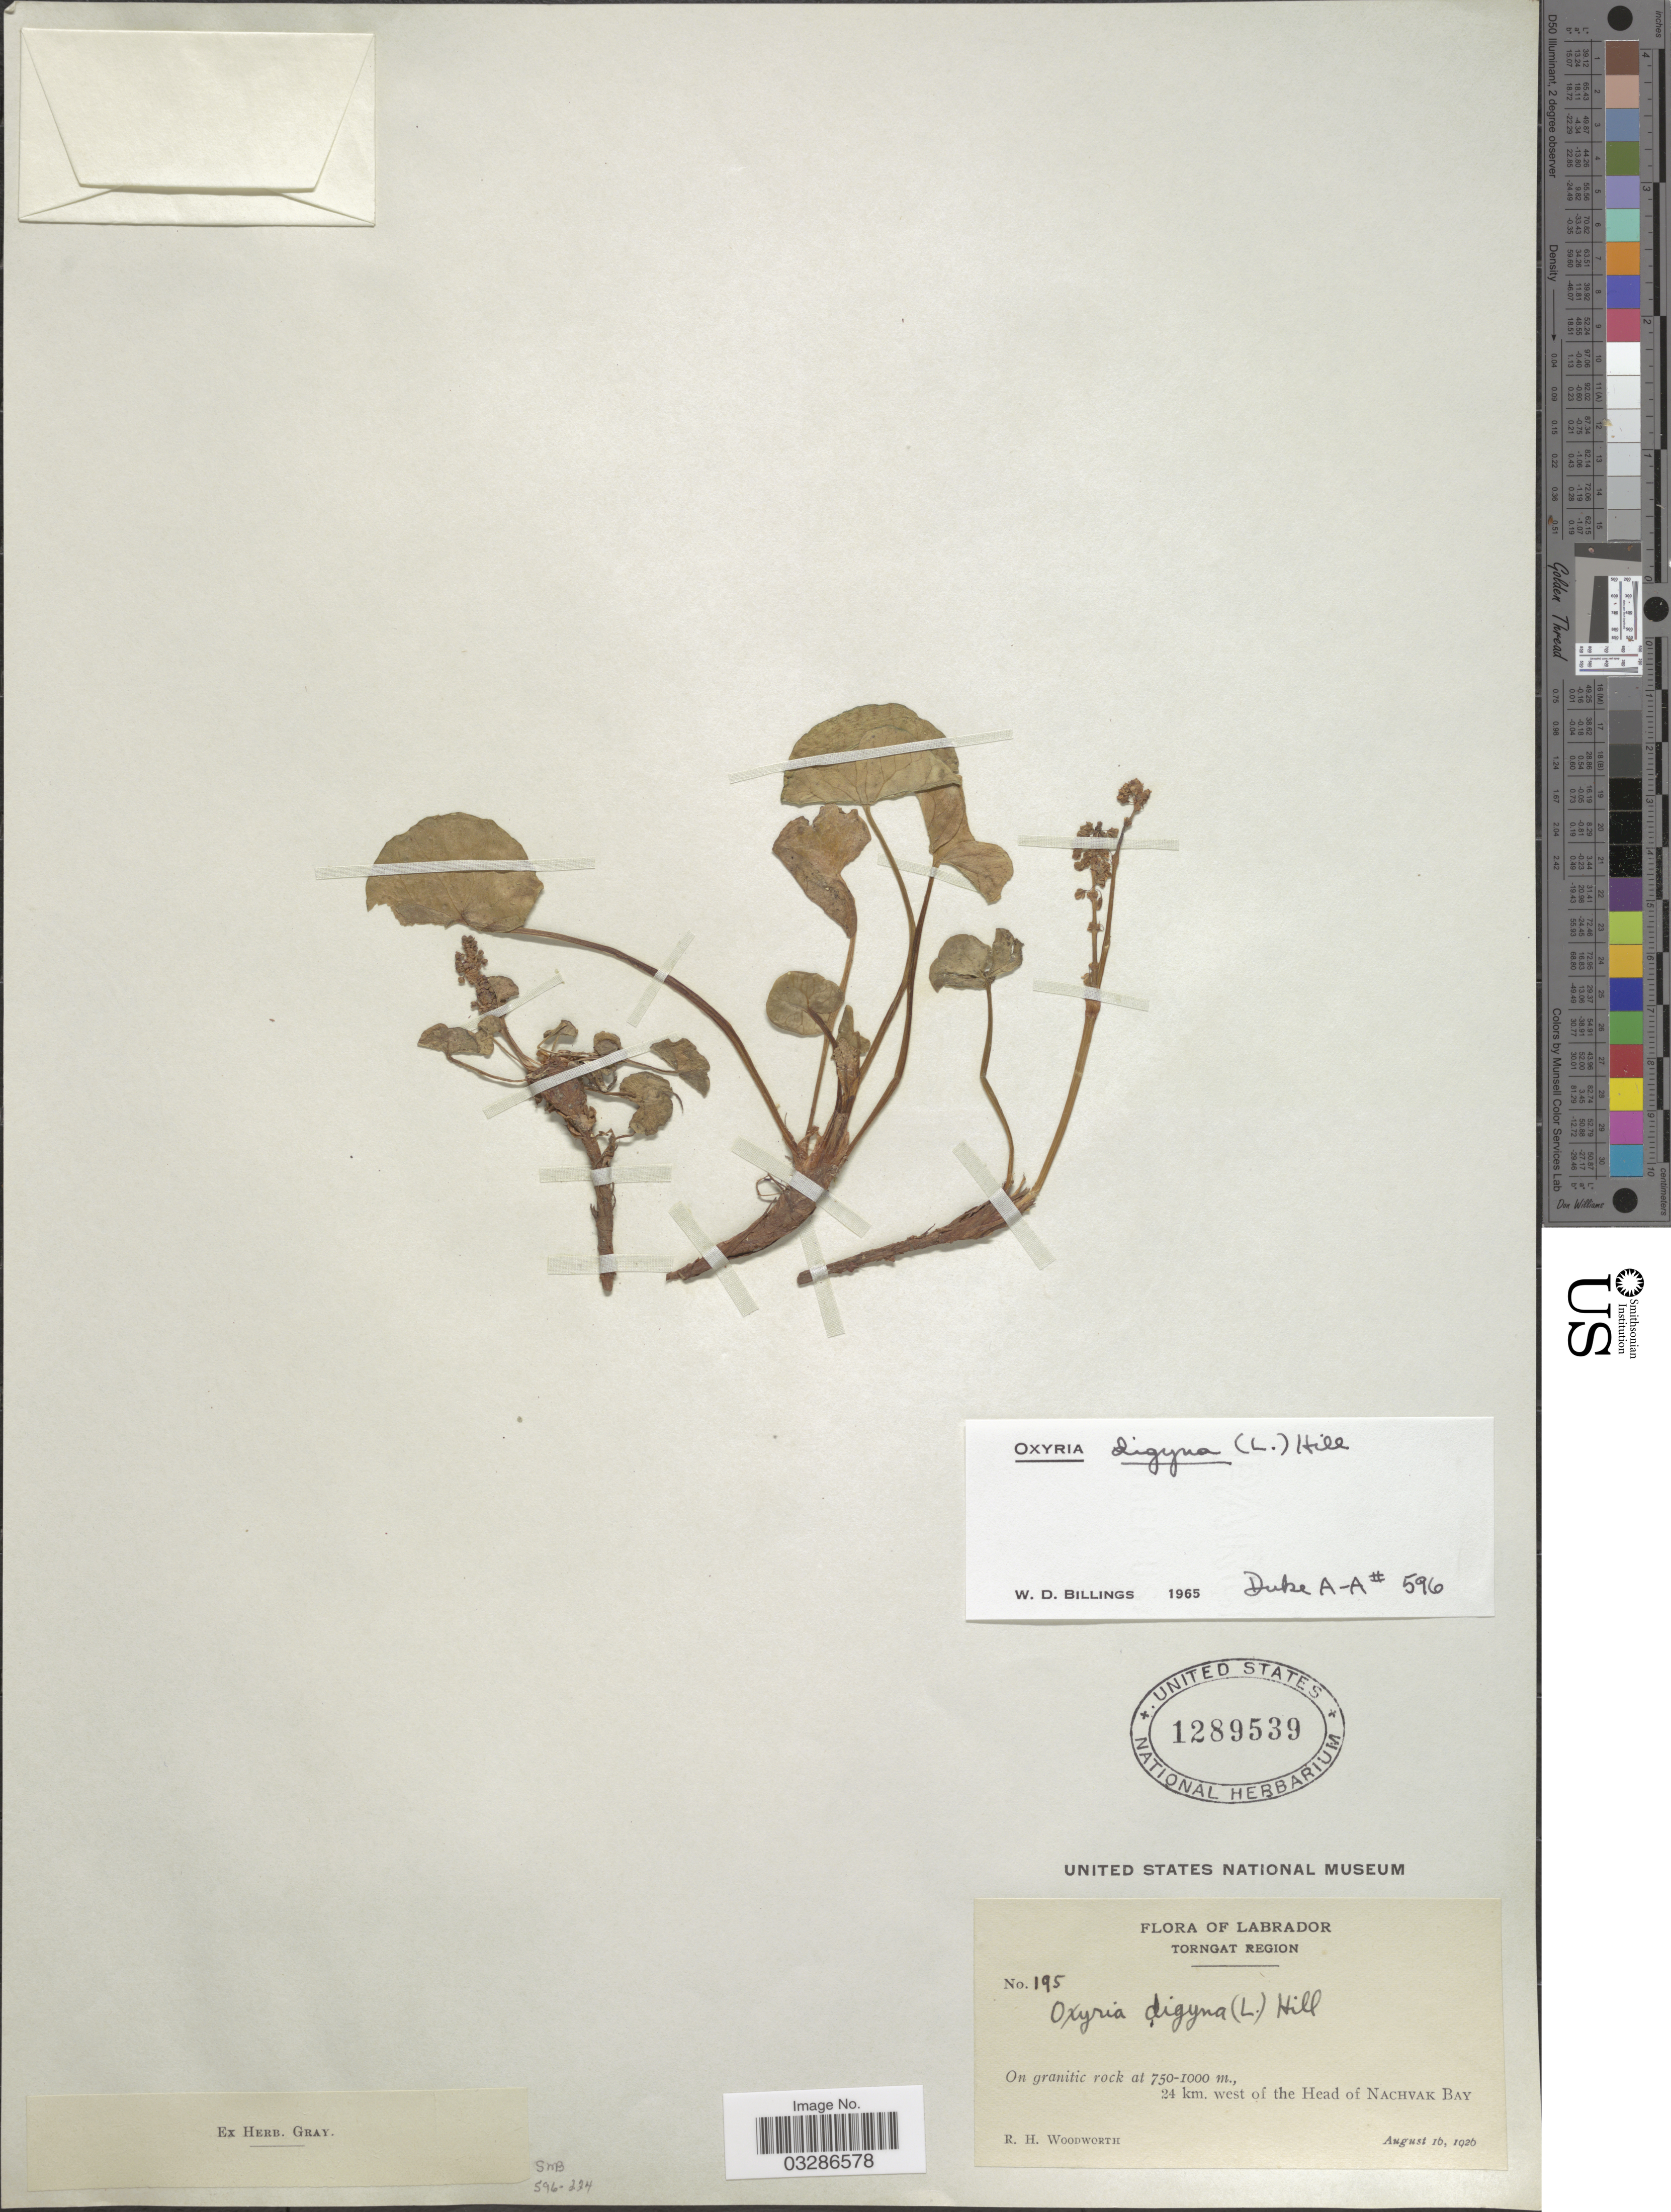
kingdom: Plantae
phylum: Tracheophyta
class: Magnoliopsida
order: Caryophyllales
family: Polygonaceae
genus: Oxyria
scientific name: Oxyria digyna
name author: (L.) Hill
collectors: R. Woodworth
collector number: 195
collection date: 1926-08-16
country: Canada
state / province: Newfoundland and Labrador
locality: Labrador, Toringat Region, 24 km. west of the Head of Nachvak Bay.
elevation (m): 750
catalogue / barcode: US 1289539